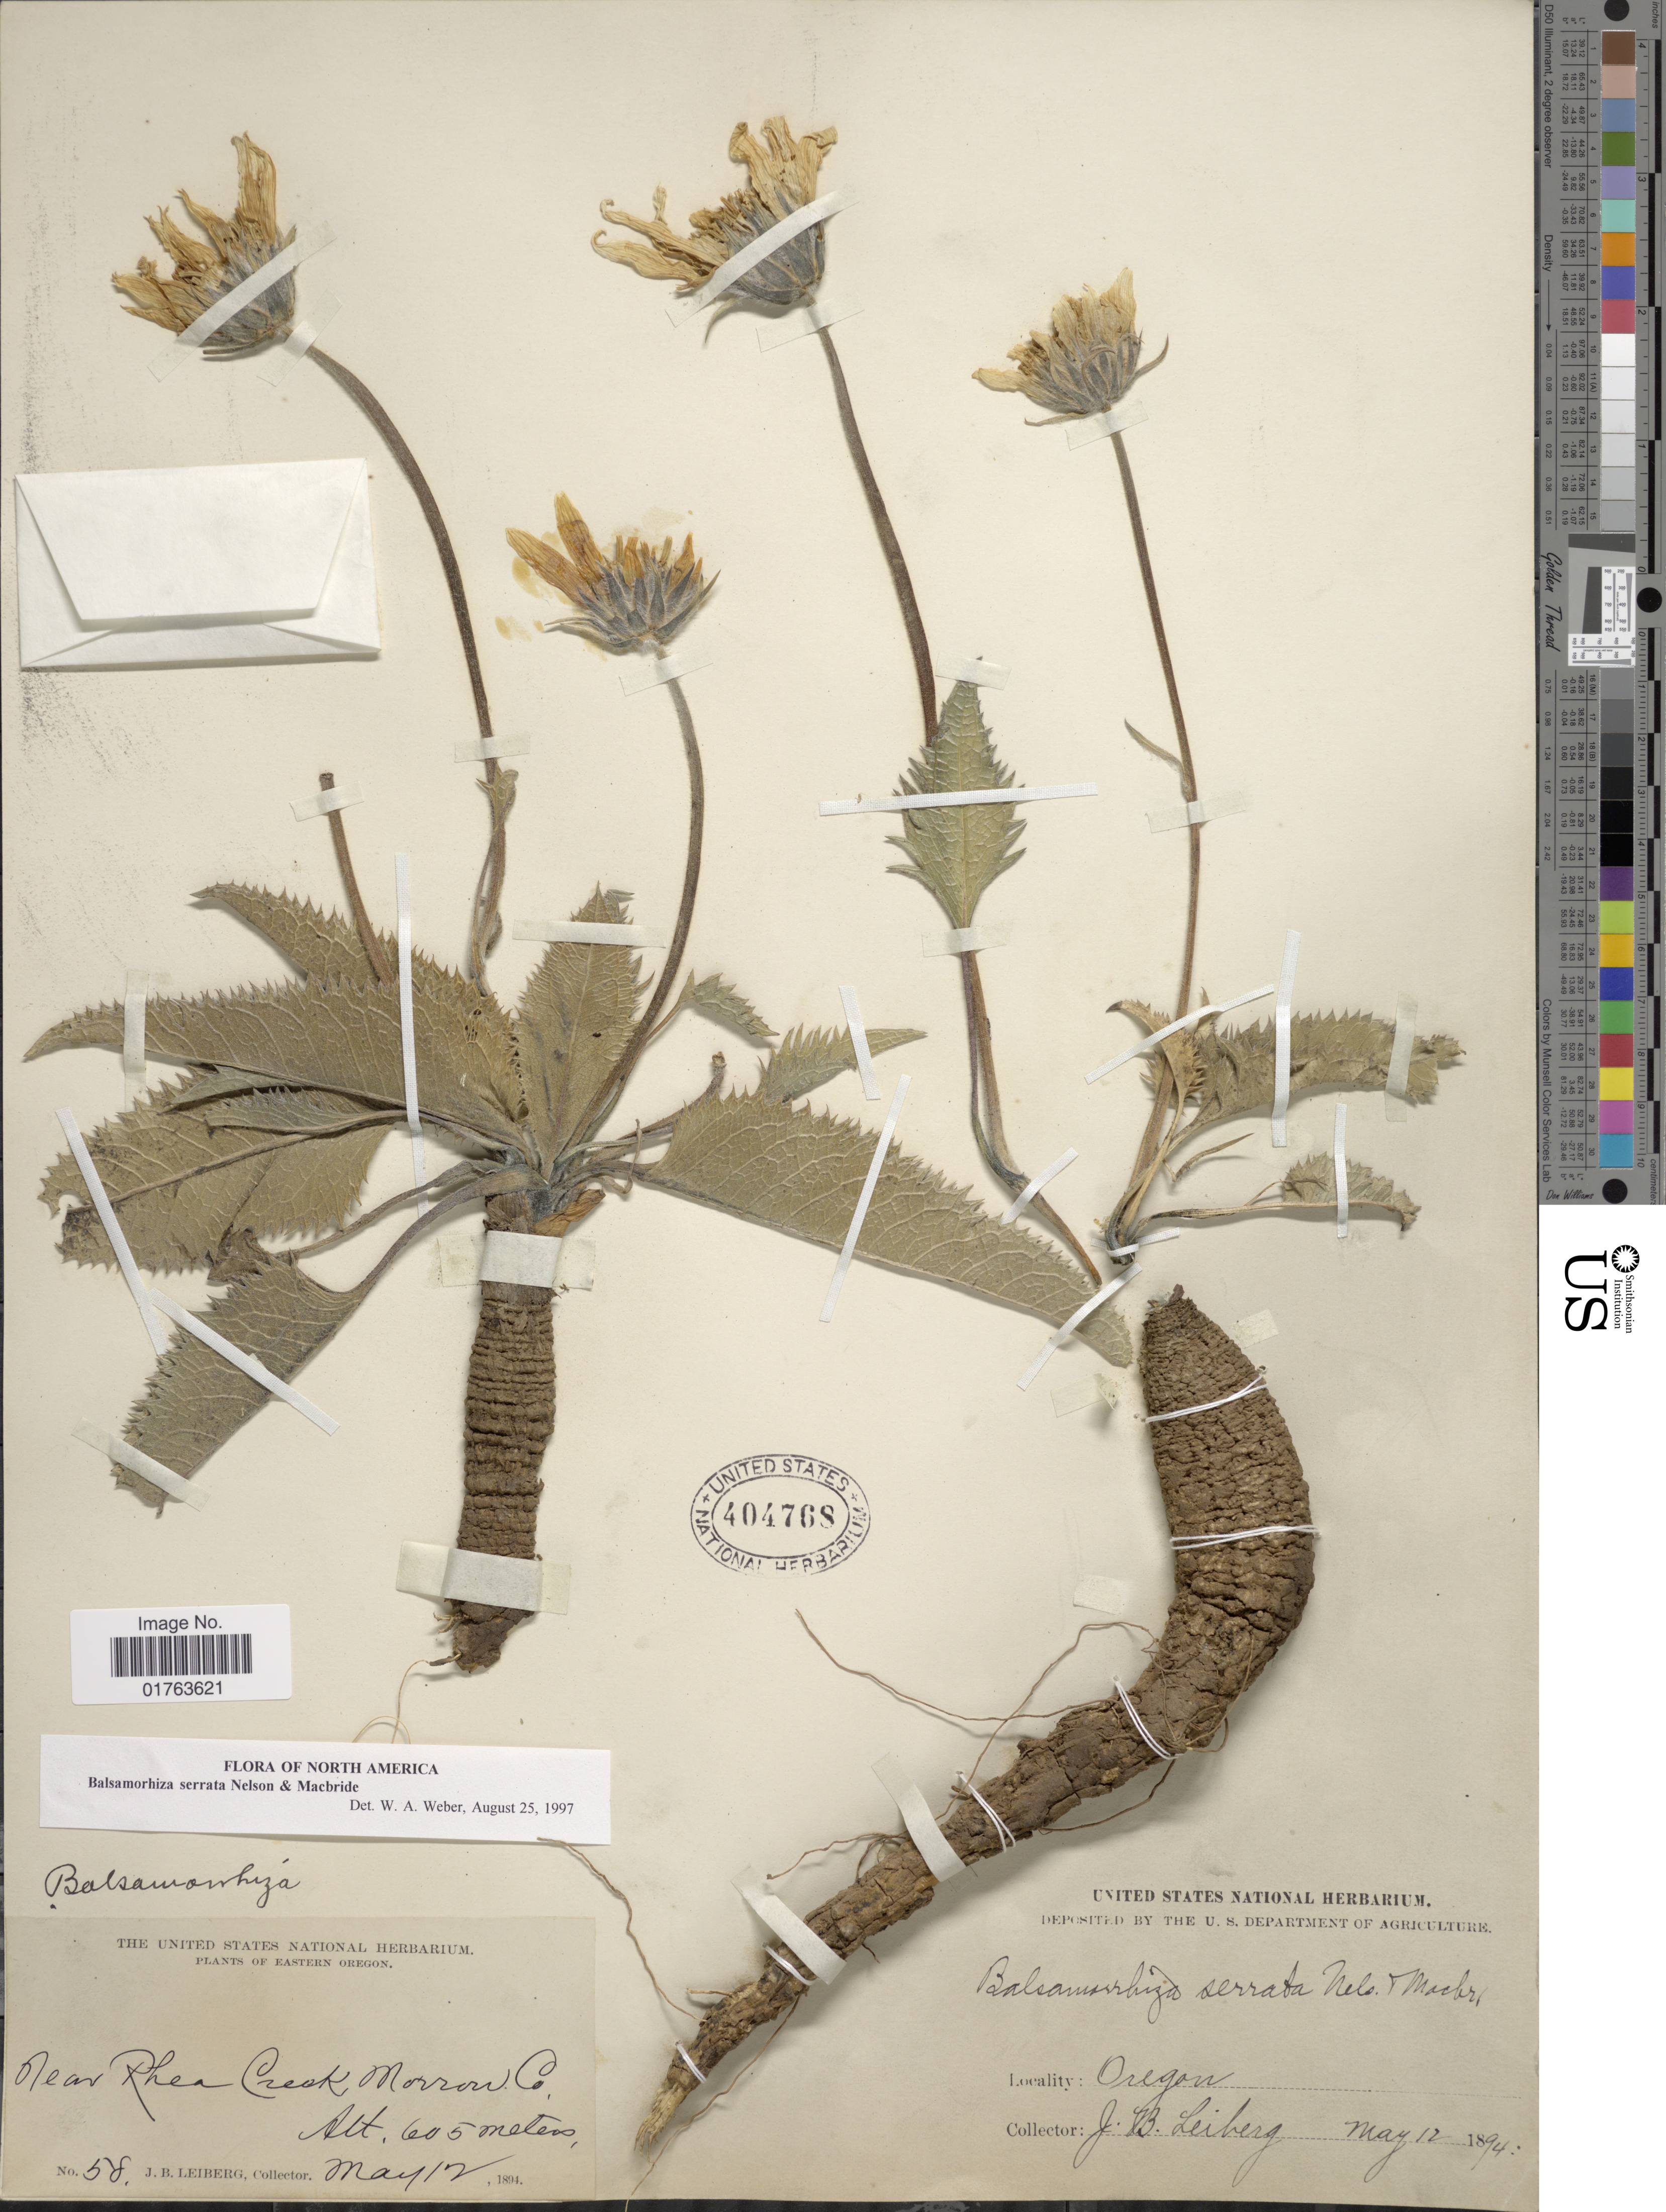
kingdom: Plantae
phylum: Tracheophyta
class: Magnoliopsida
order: Asterales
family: Asteraceae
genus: Balsamorhiza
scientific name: Balsamorhiza serrata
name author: A. Nelson & J.F. Macbr.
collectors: J. B. Leiberg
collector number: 58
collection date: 1894-05-12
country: United States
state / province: Oregon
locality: Eastern Oregon, Near Rhea Creek Monroe Co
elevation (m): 605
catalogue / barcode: US 404768